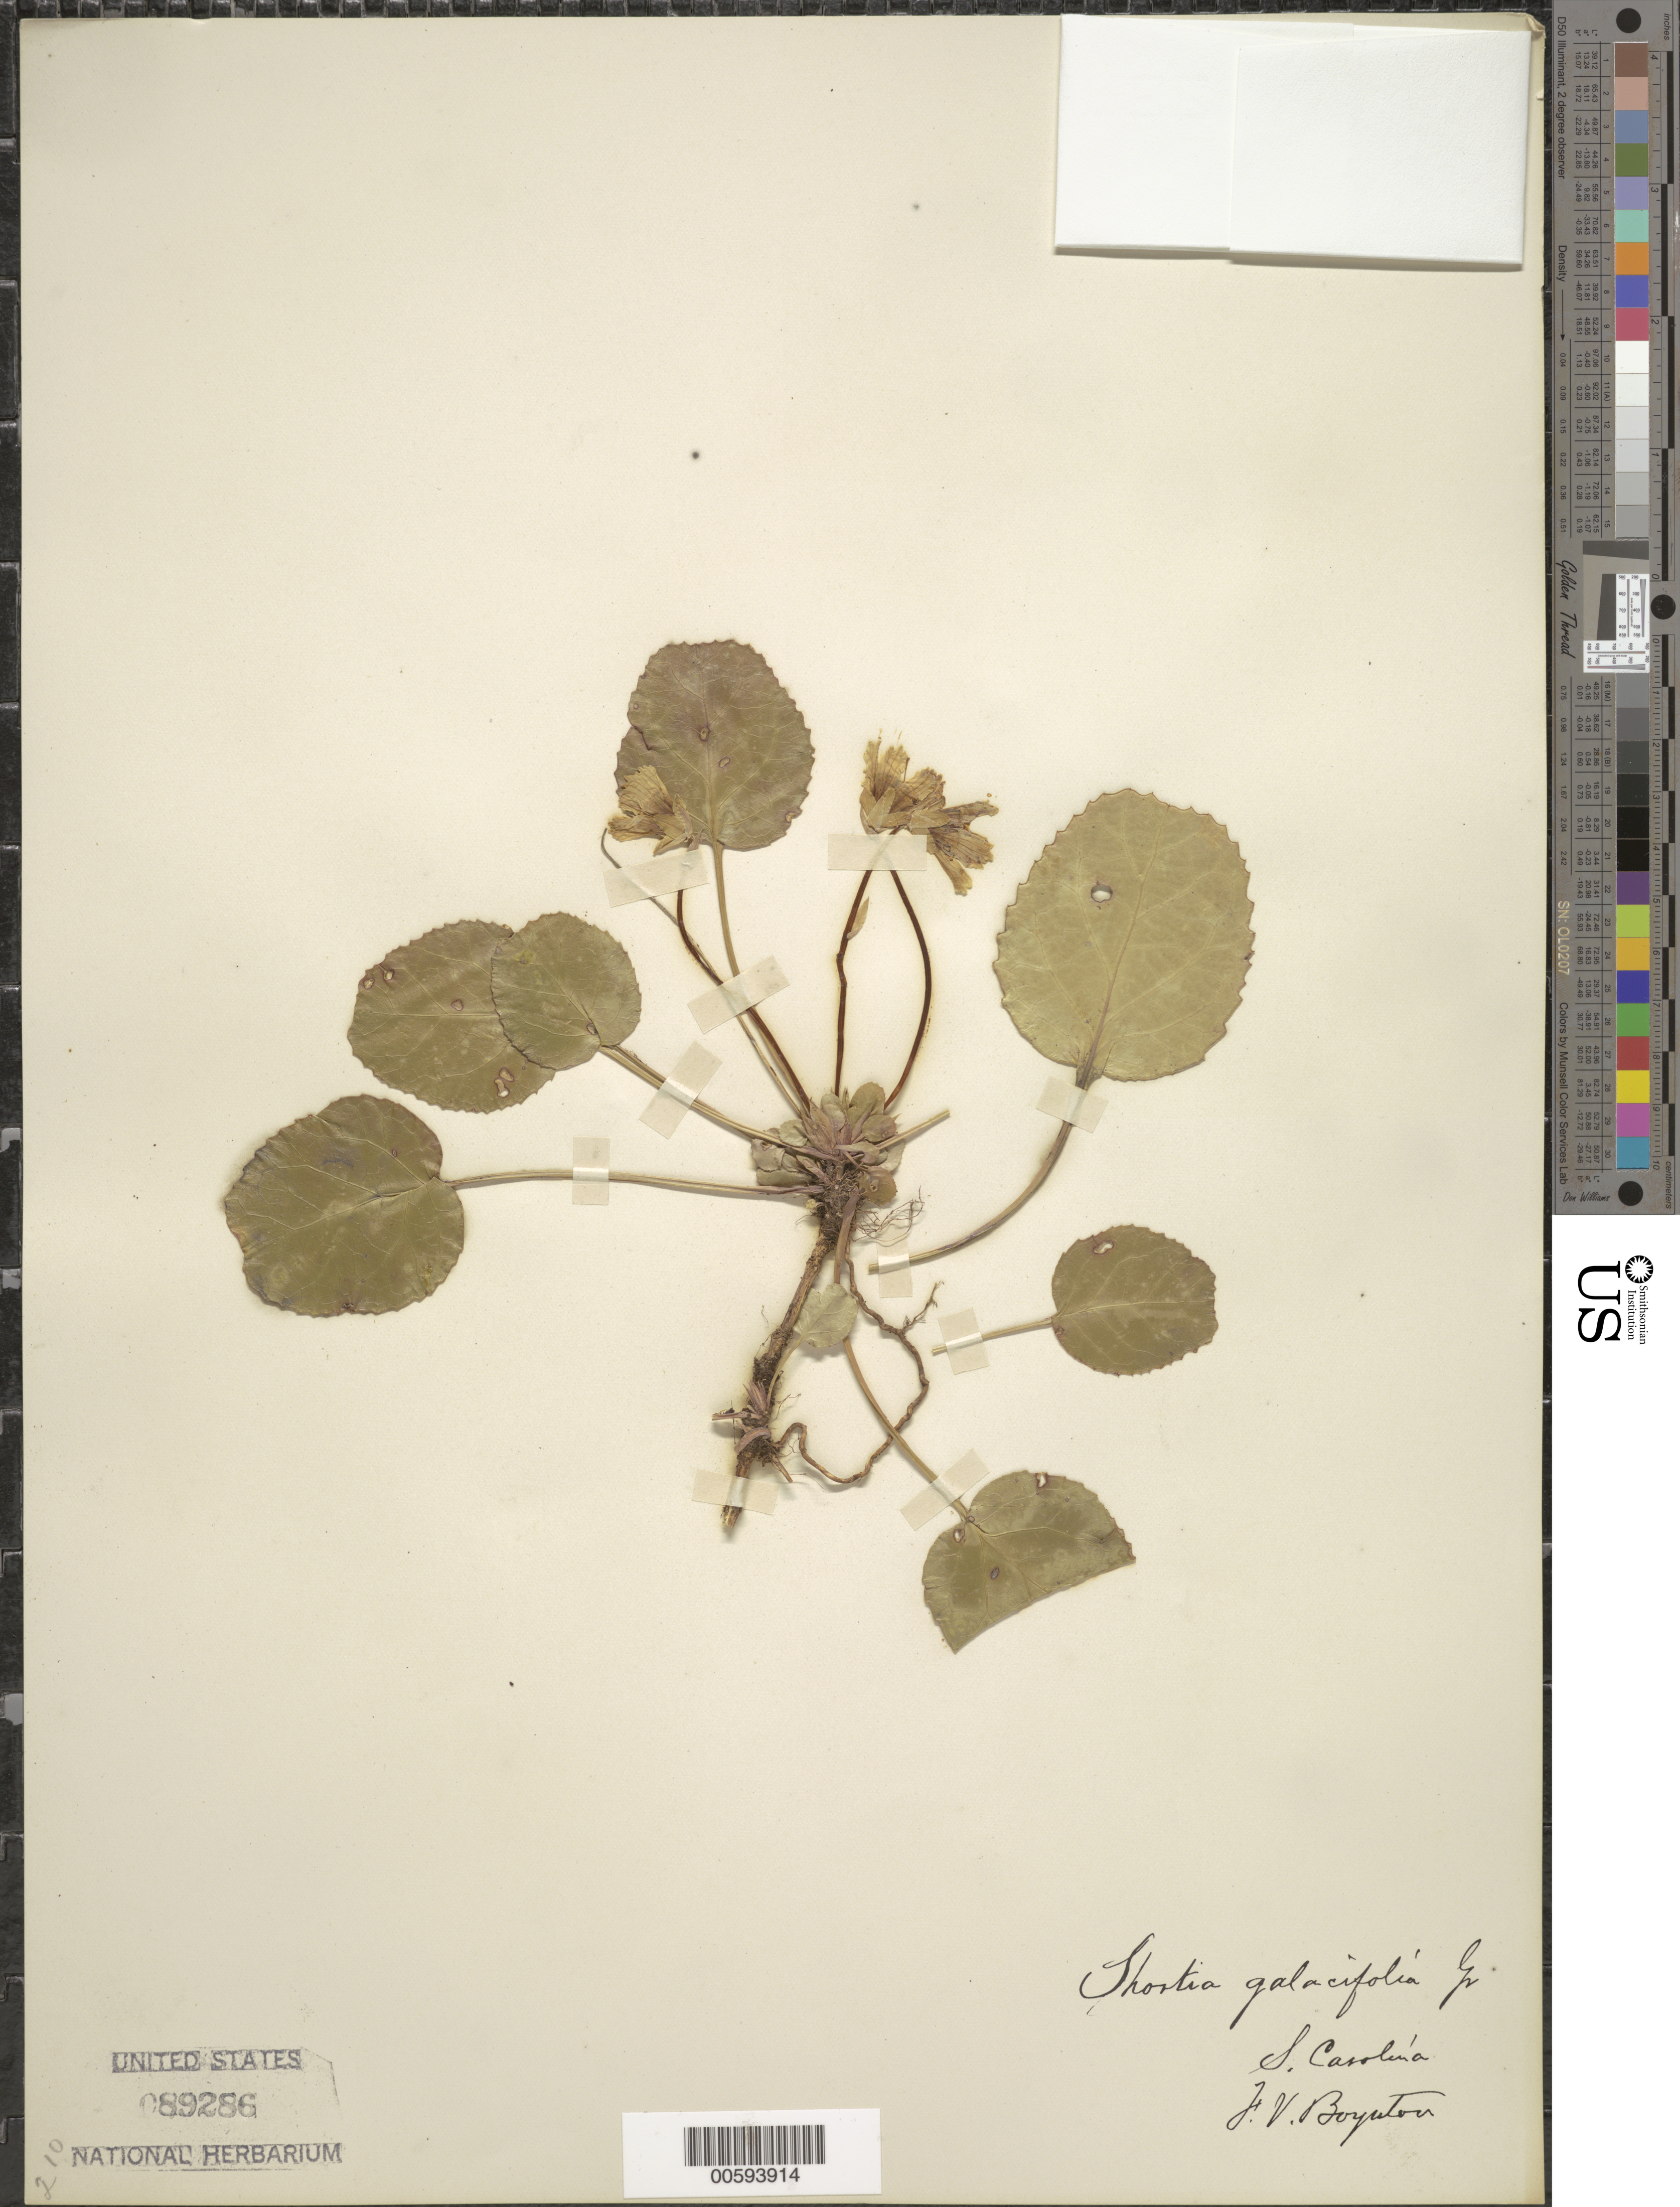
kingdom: Plantae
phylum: Tracheophyta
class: Magnoliopsida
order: Ericales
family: Diapensiaceae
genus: Shortia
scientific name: Shortia galacifolia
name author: Torr. & A. Gray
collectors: F. Boyaton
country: United States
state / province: South Carolina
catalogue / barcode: US 89286